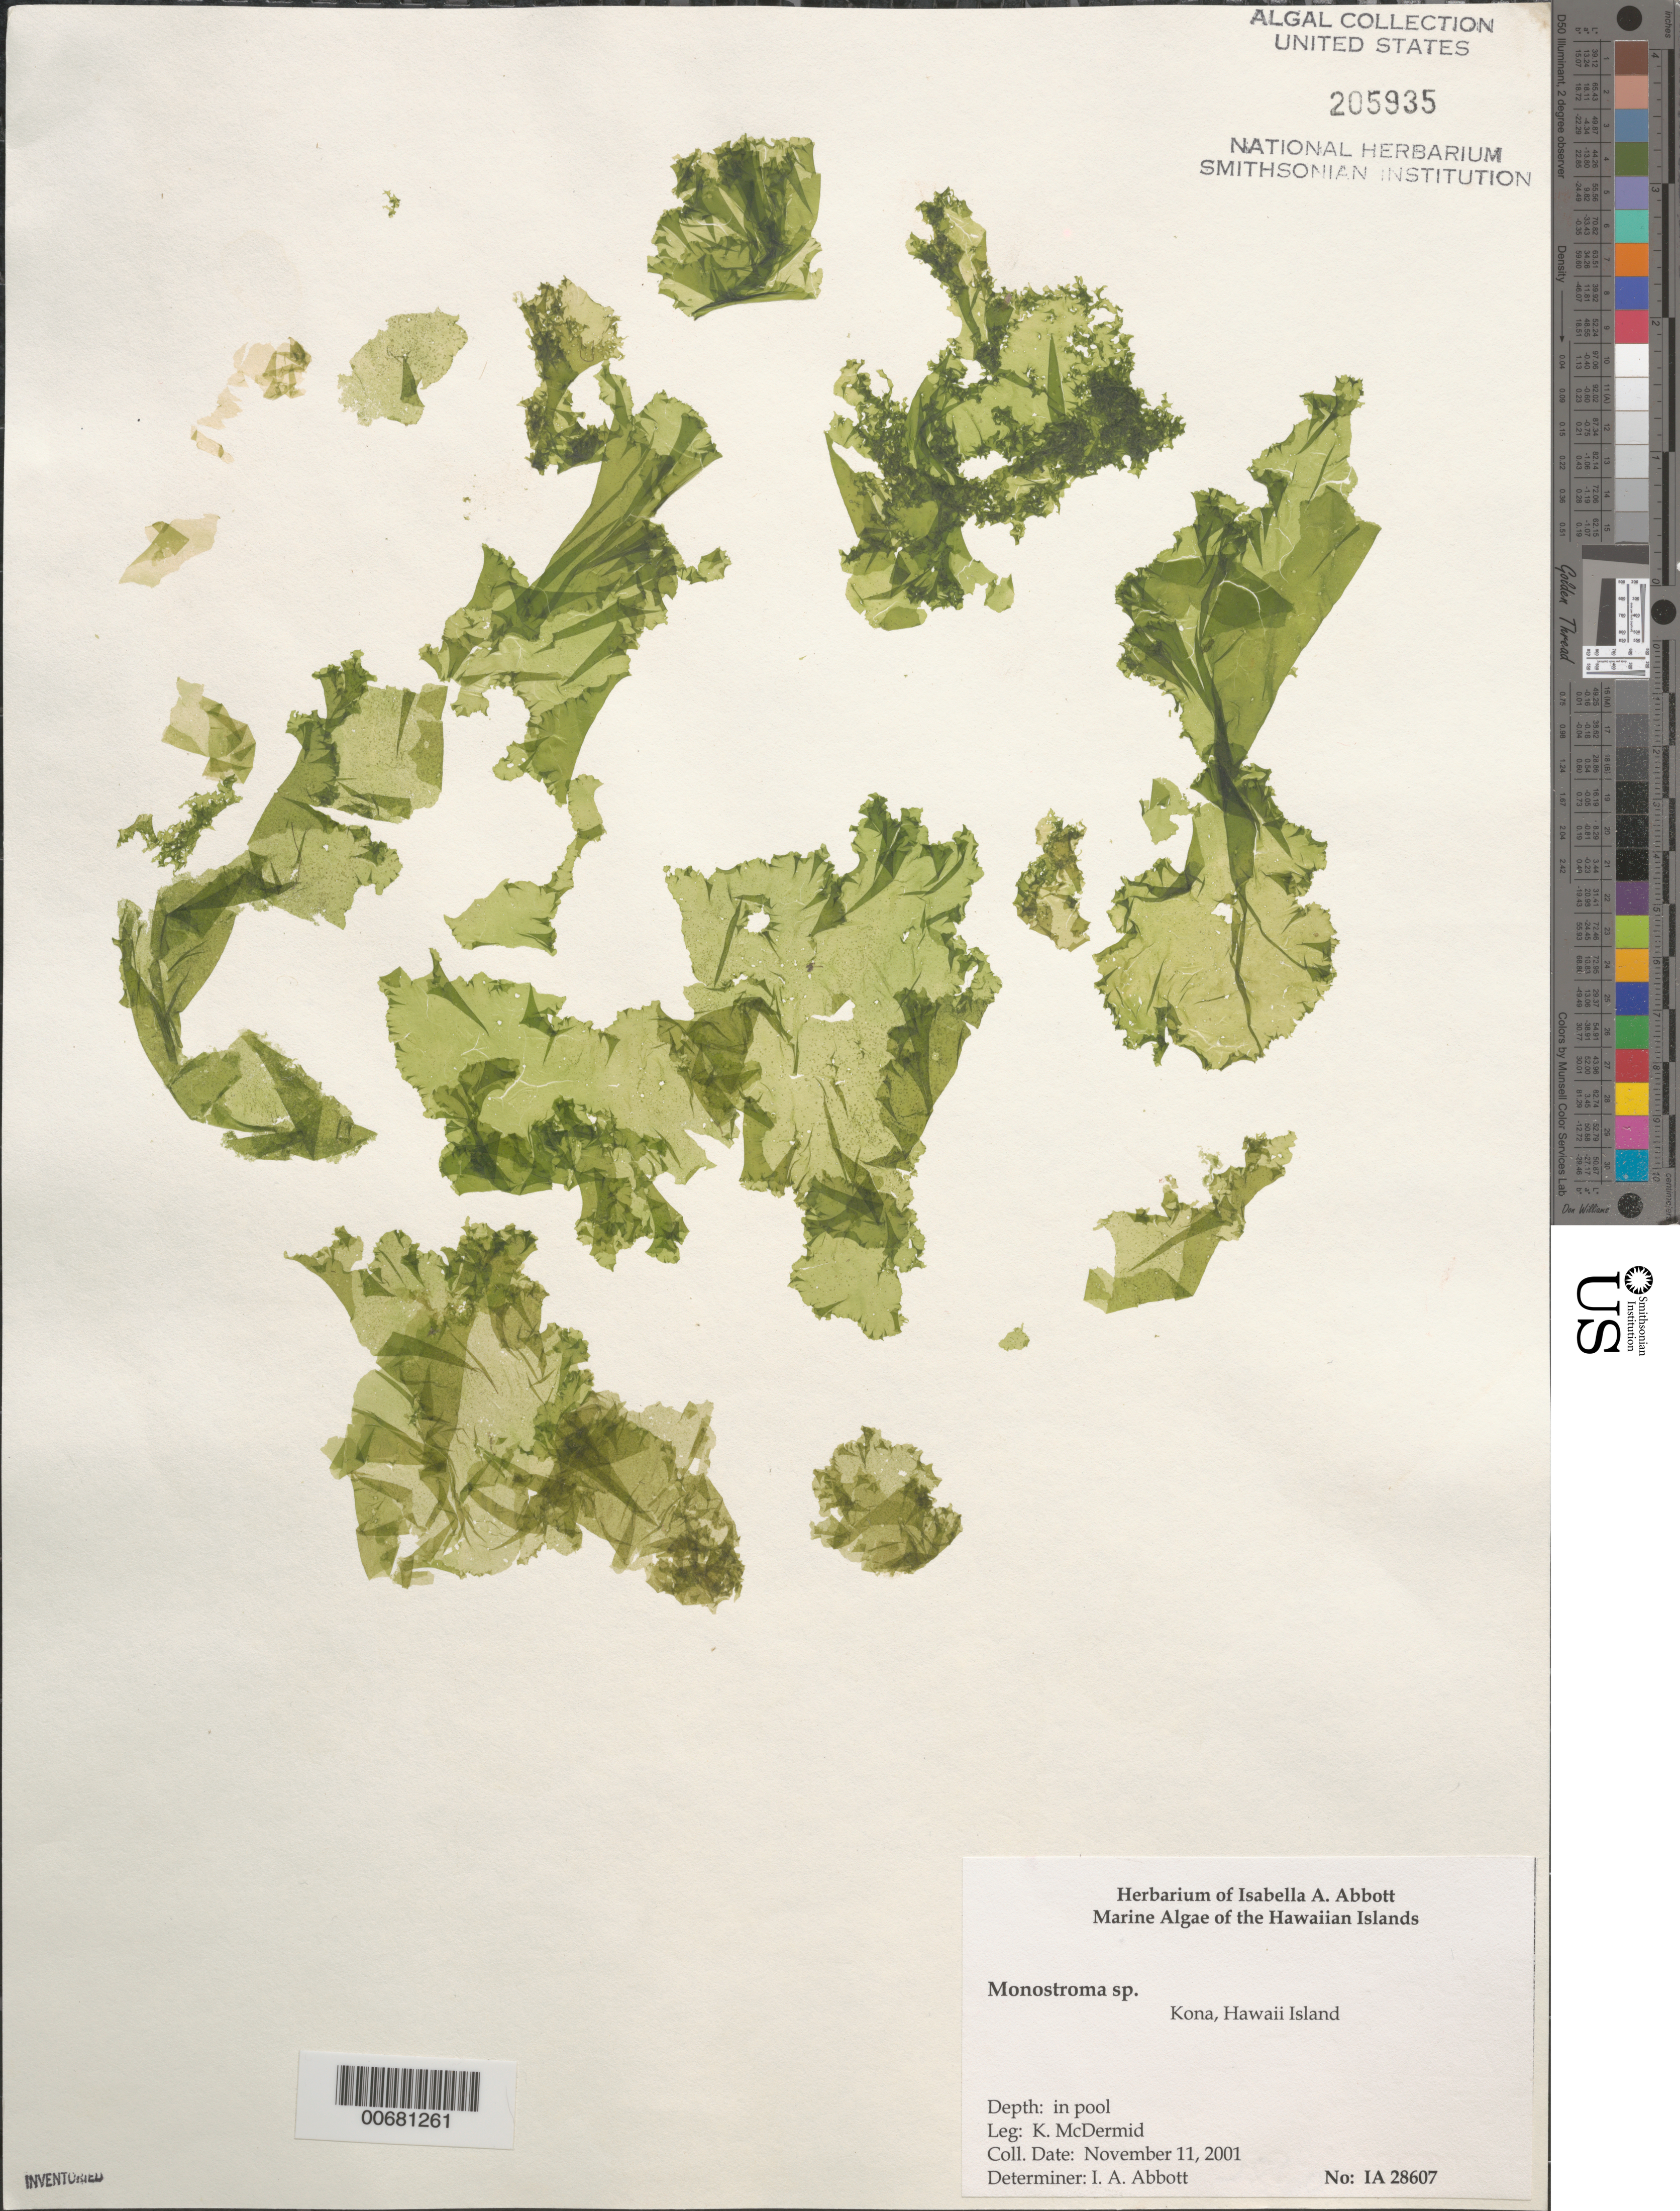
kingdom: Plantae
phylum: Chlorophyta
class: Ulvophyceae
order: Ulvales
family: Monostromataceae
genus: Monostroma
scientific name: Monostroma sp.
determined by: Abbott, Isabella A.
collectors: K. McDermid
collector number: IAA 28607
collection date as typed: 11 Nov 2001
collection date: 2001-11-11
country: United States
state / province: Hawaii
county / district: Hawaii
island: Hawaii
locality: Kona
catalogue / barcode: US 205935